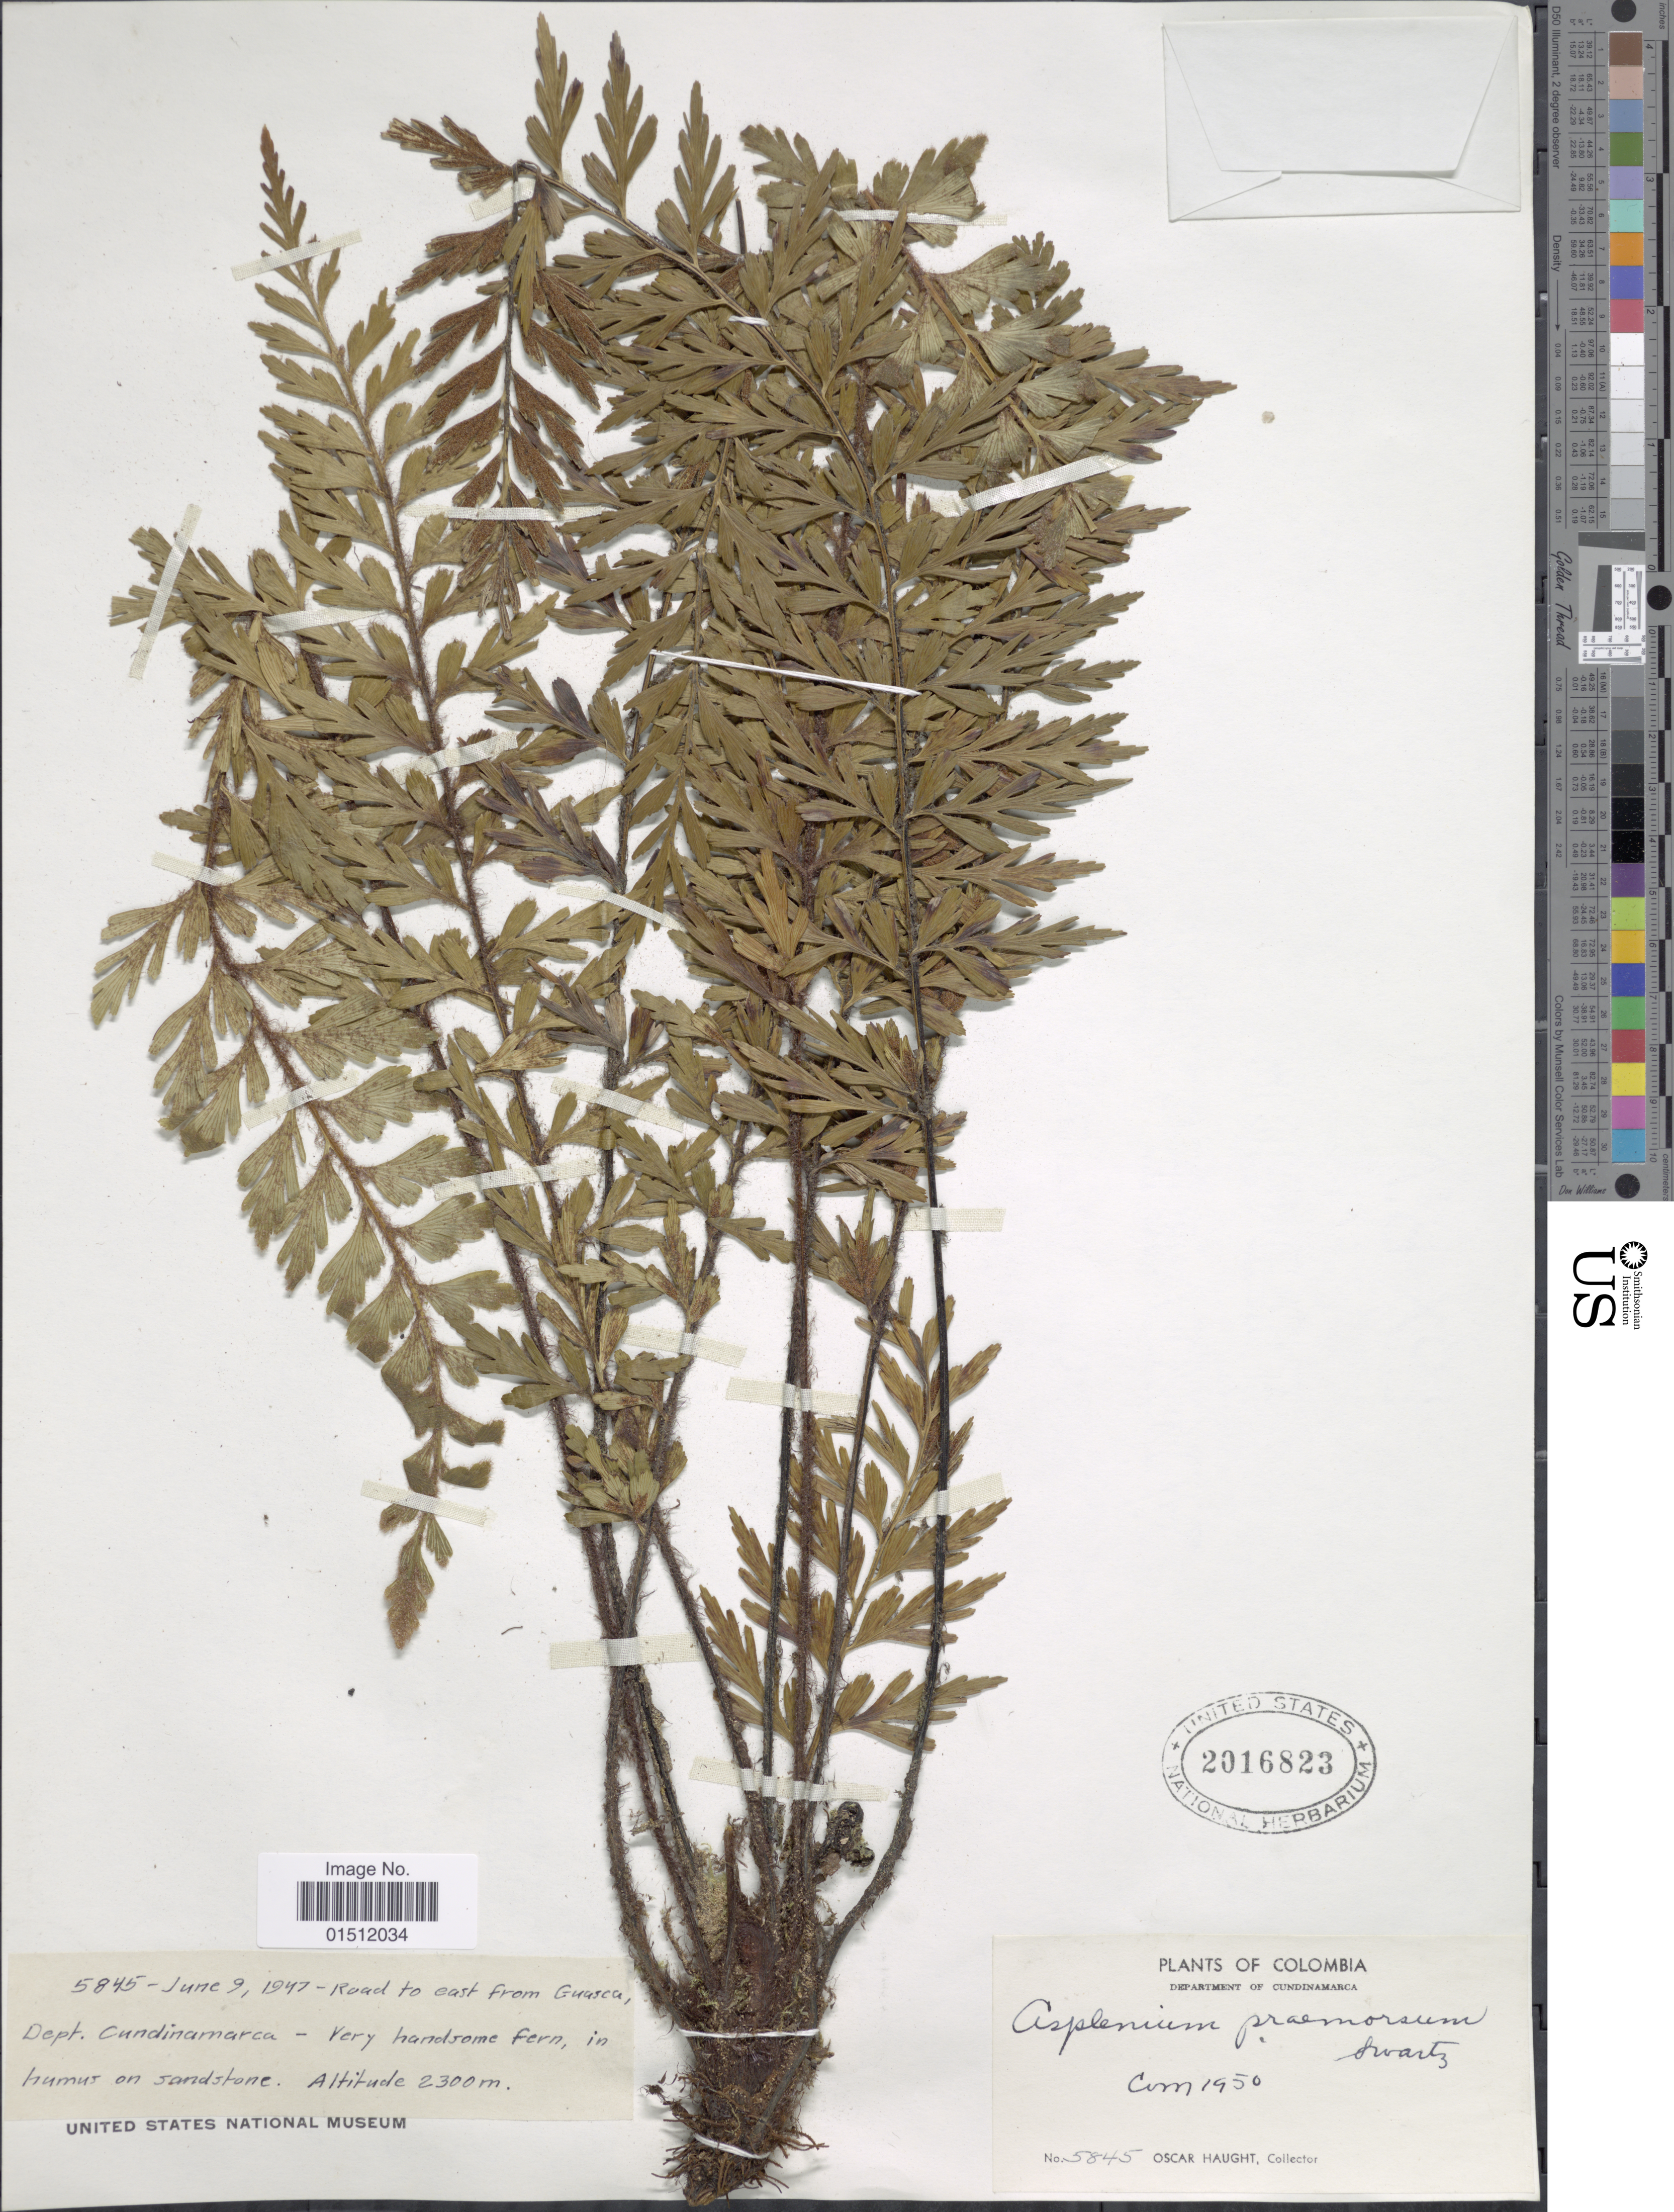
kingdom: Plantae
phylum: Tracheophyta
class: Polypodiopsida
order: Polypodiales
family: Aspleniaceae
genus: Asplenium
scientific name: Asplenium praemorsum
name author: Sw.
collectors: O. L. Haught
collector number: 5845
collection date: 1947-06-09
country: Colombia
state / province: Cundinamarca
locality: Road to east from Guasca, Dept. Cundinamarca.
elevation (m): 2300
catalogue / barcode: US 2016823